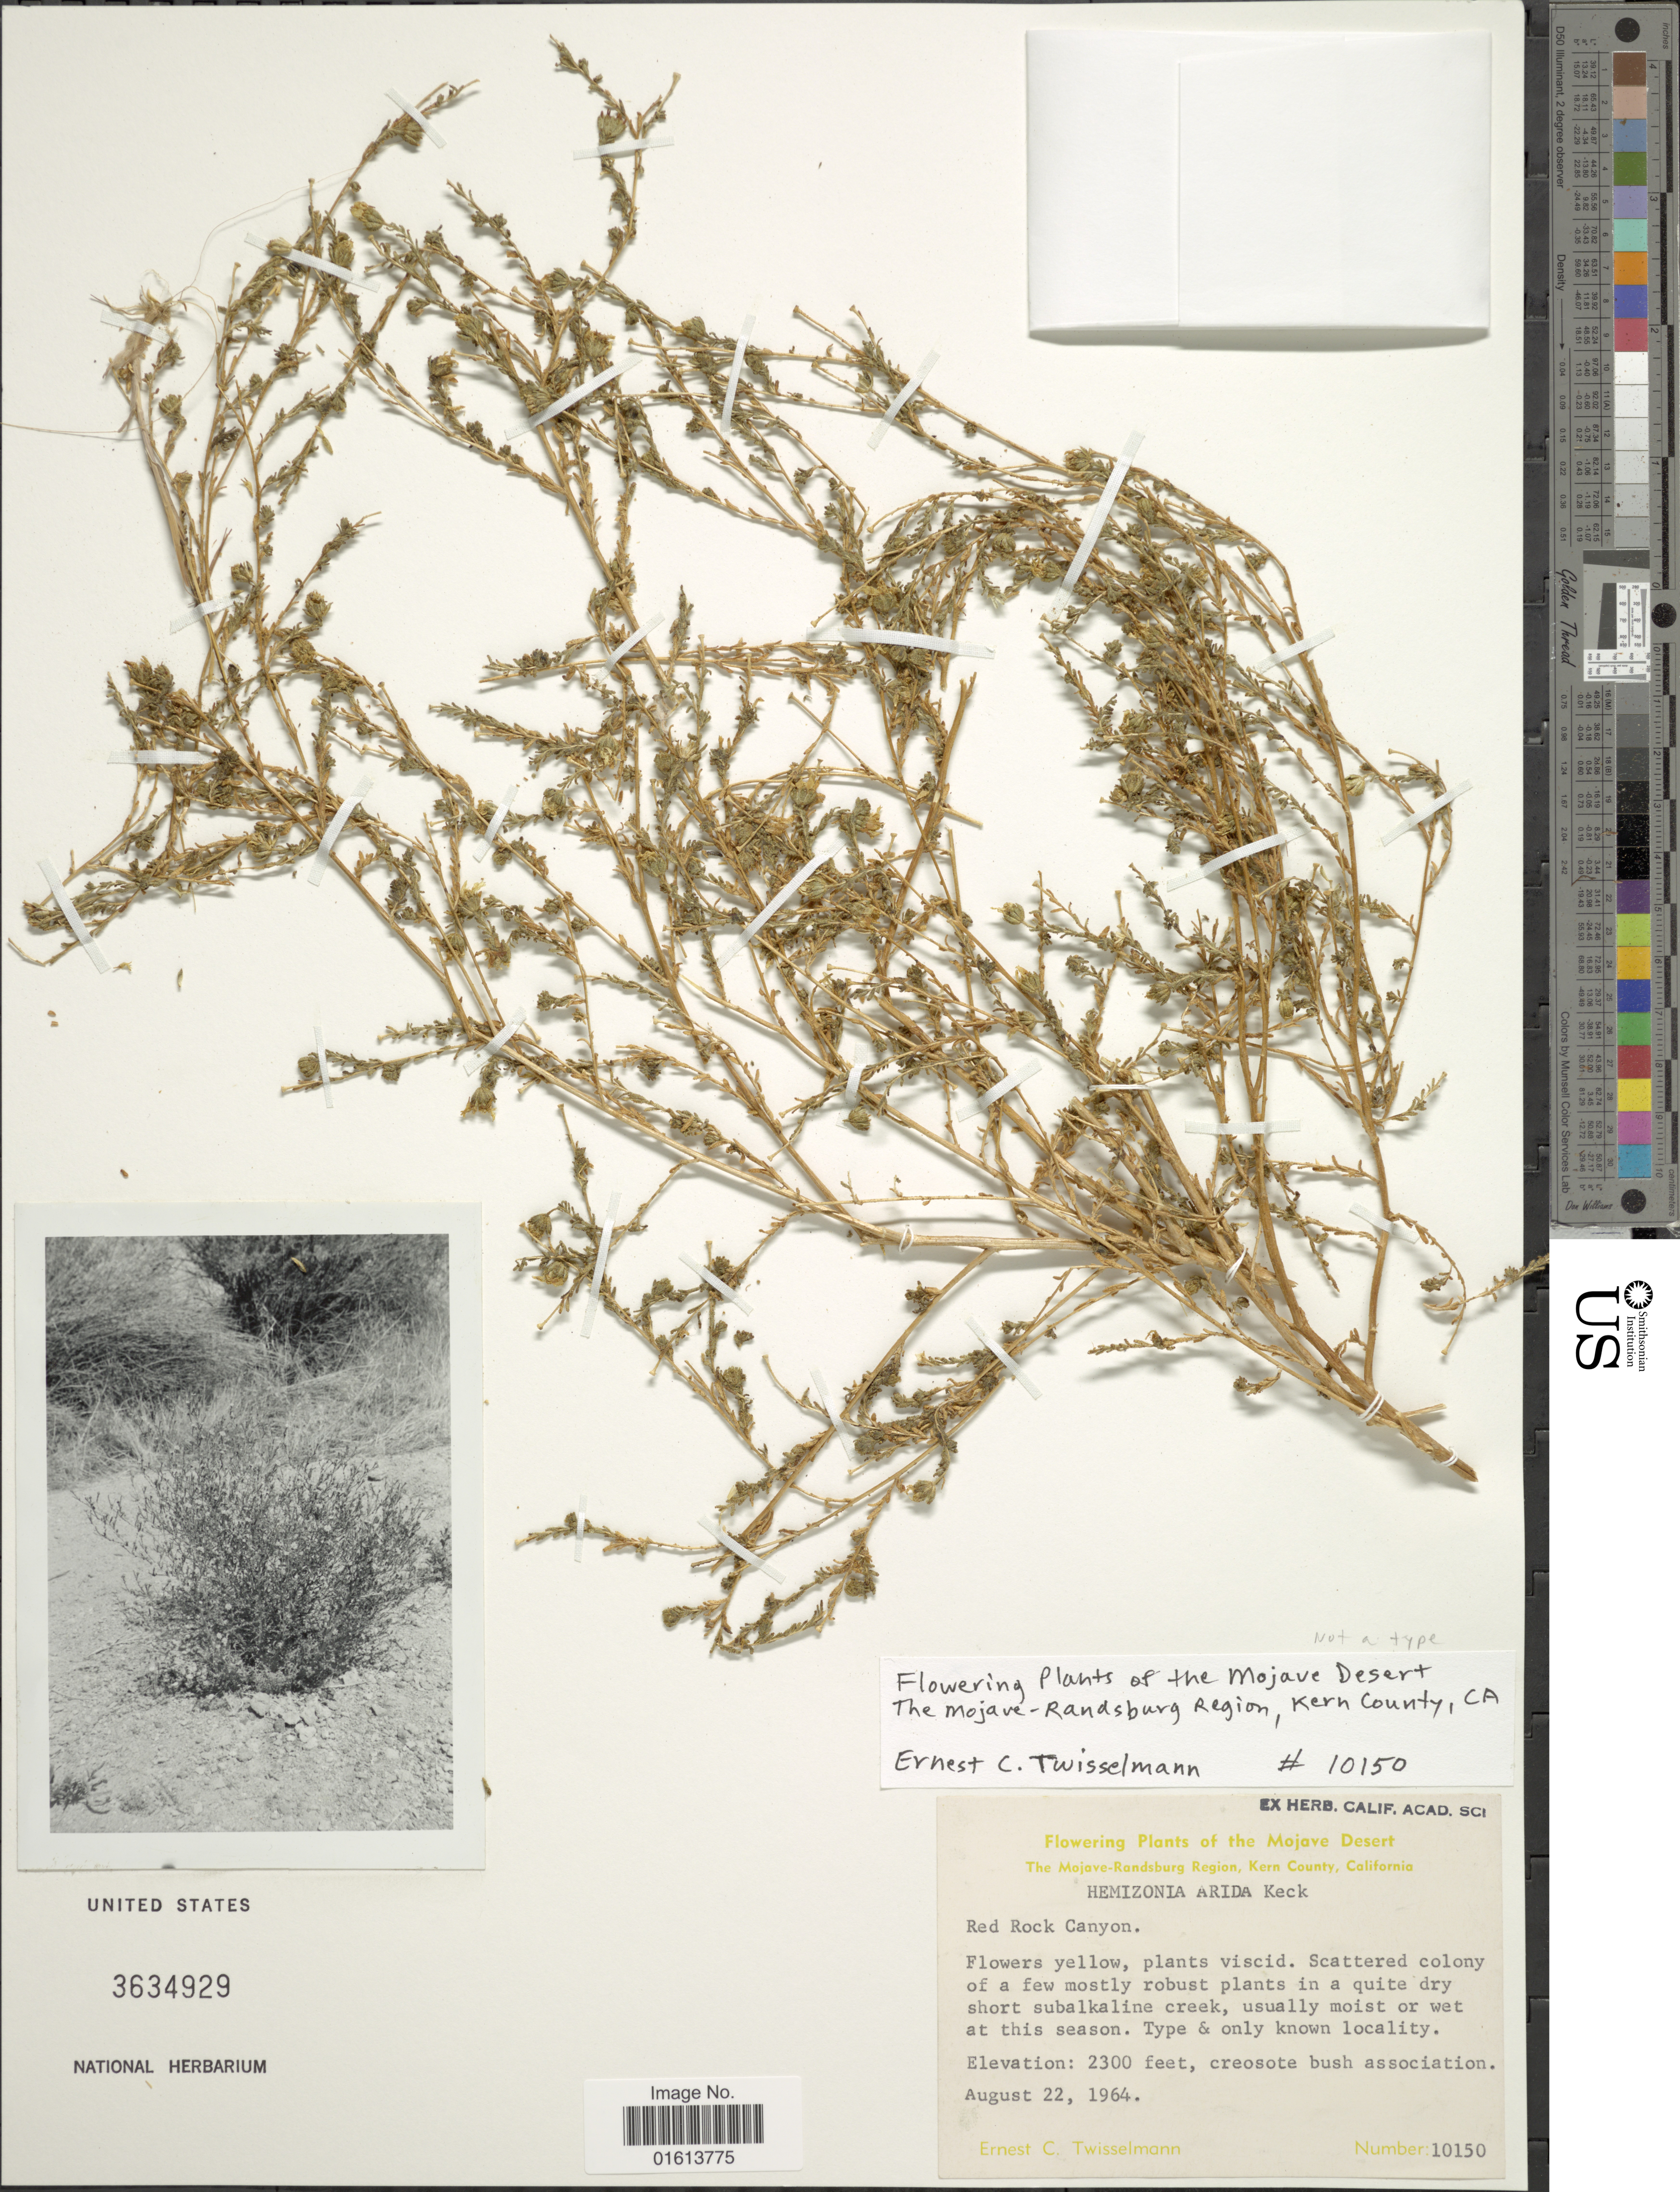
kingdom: Plantae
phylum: Tracheophyta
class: Magnoliopsida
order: Asterales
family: Asteraceae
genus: Deinandra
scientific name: Deinandra arida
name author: (D.D. Keck) B.G. Baldwin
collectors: E. Twisselmann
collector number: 10150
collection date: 1964-08-22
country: United States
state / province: California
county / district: Kern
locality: Mojave Desert. The Mohave-Randsburg Region, Kern County, California.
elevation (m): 701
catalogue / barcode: US 3634929